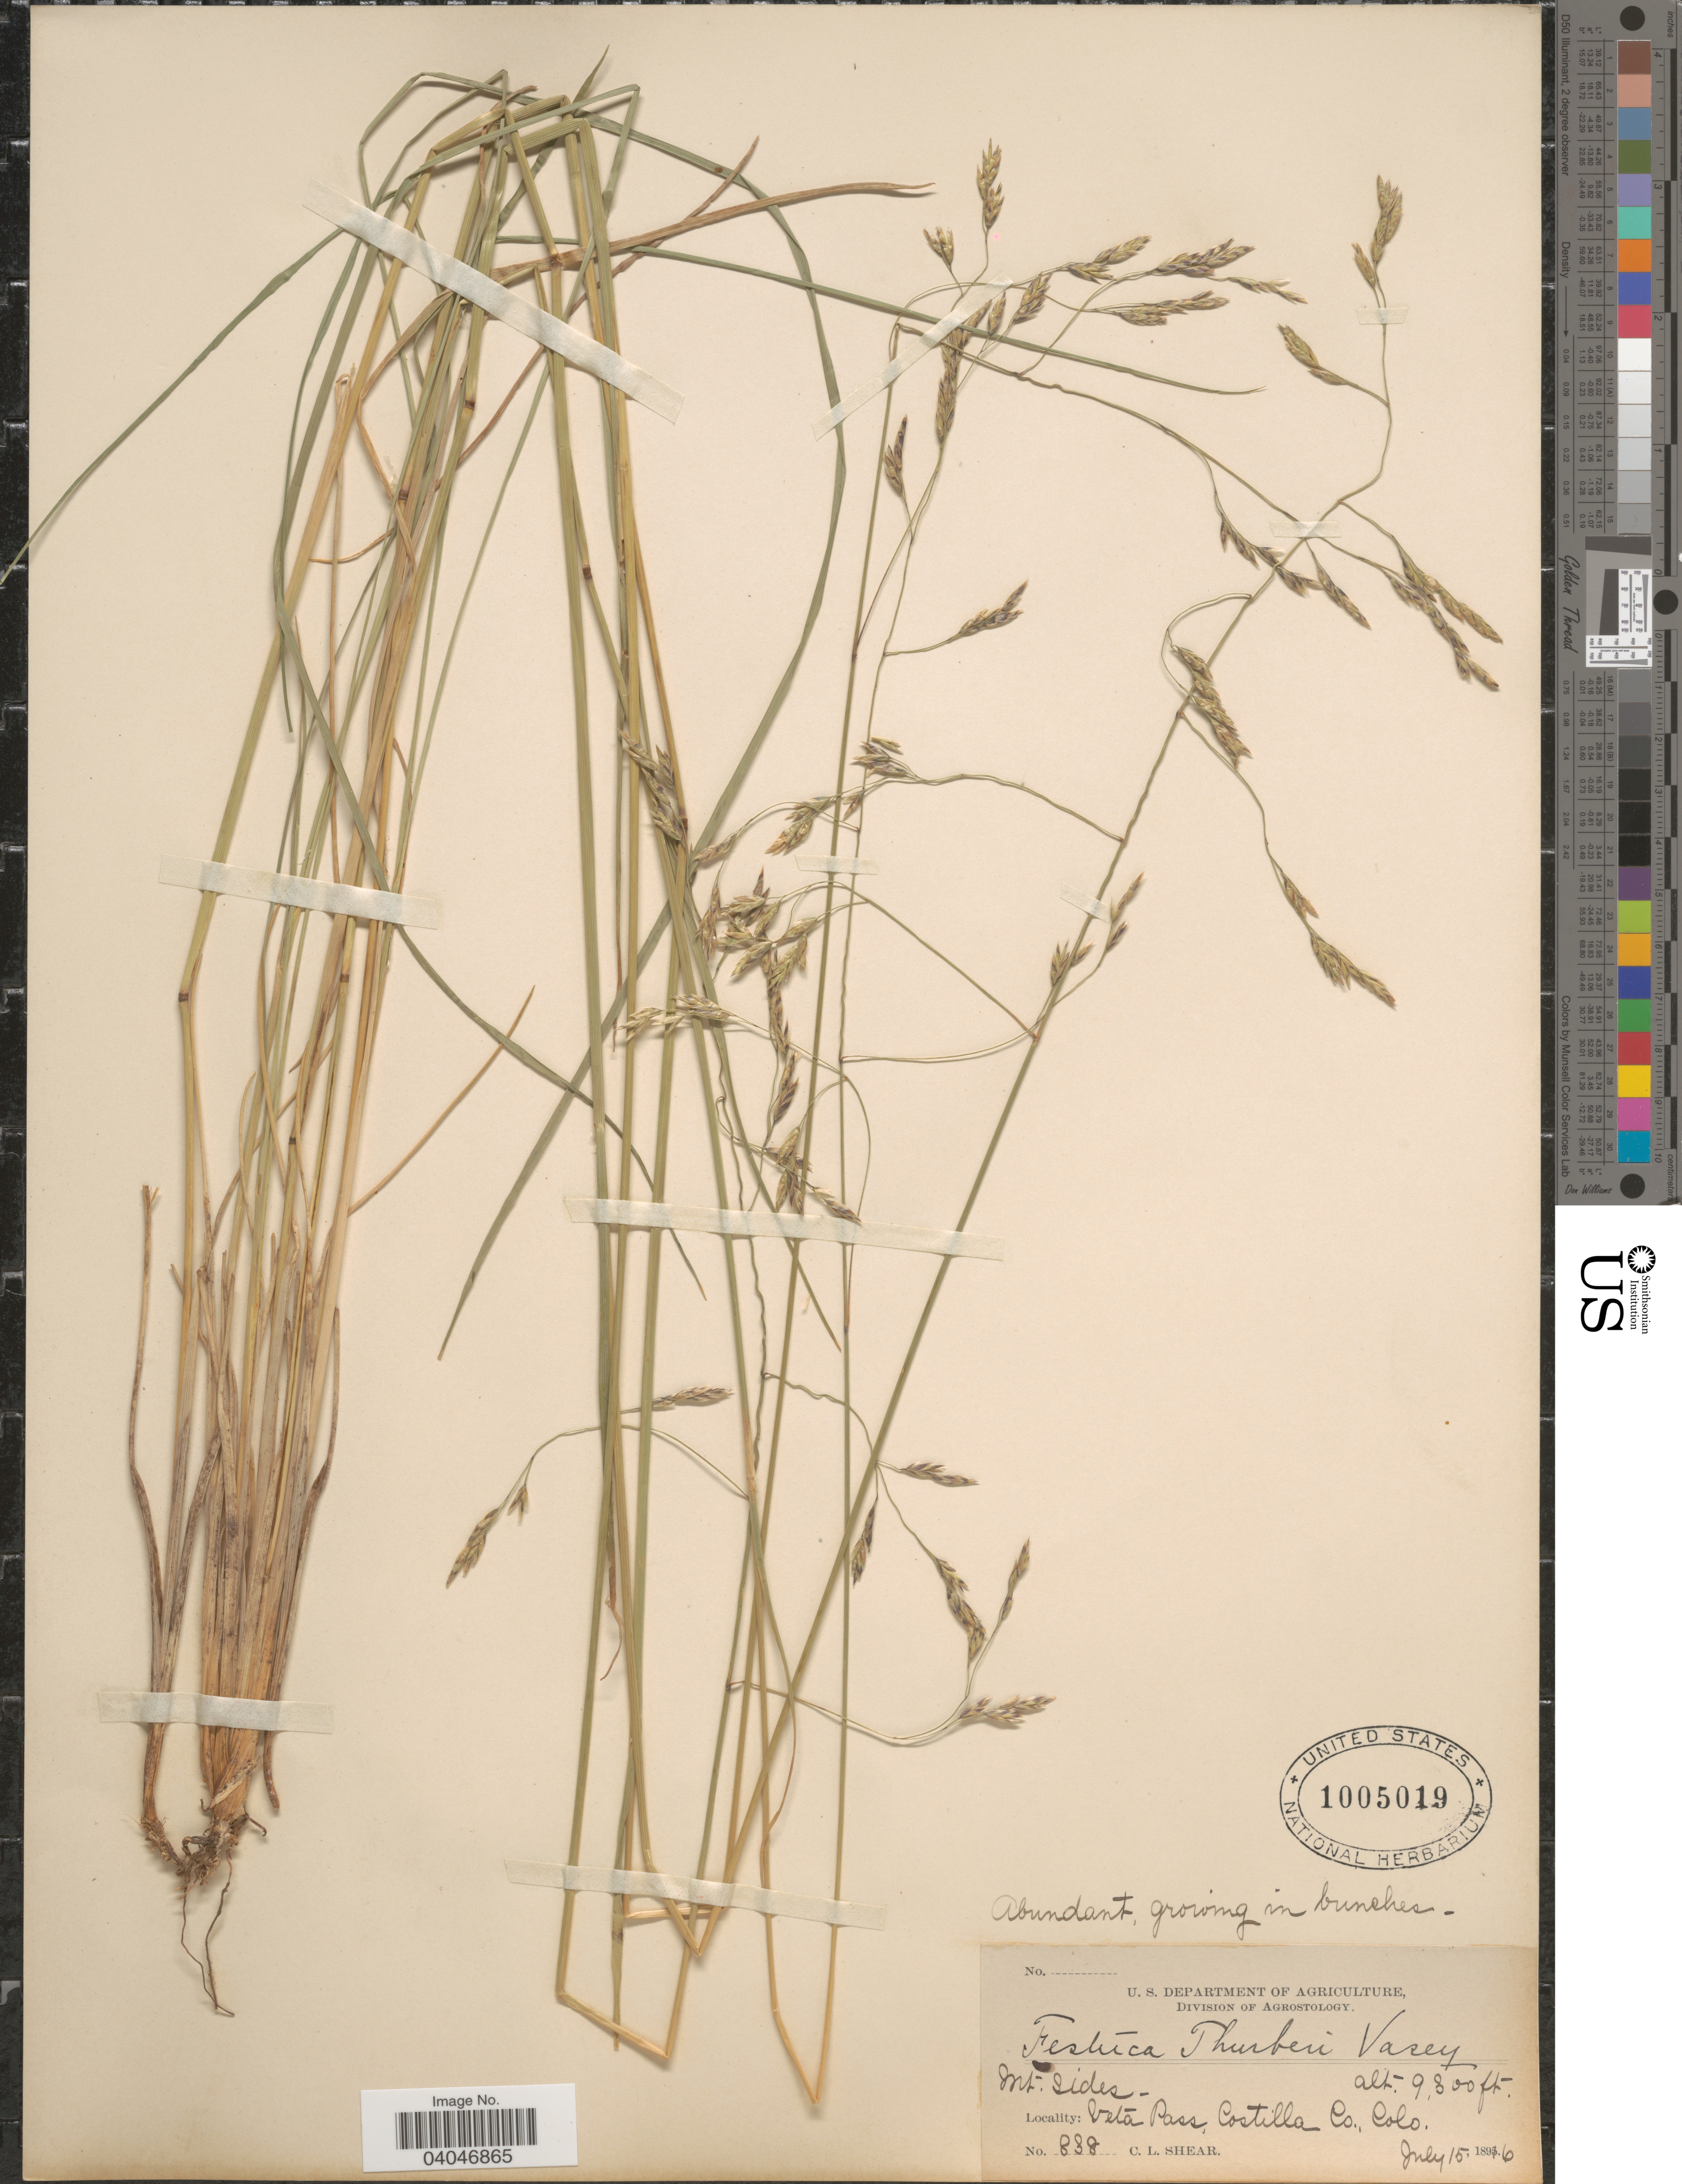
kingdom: Plantae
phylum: Tracheophyta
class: Liliopsida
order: Poales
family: Poaceae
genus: Festuca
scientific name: Festuca thurberi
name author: Vasey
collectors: C. L. Shear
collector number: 838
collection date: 1896-07-15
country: United States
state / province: Colorado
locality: Mt. Sides- Veta Pass, Costilla Co.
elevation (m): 2835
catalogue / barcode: US 1005019